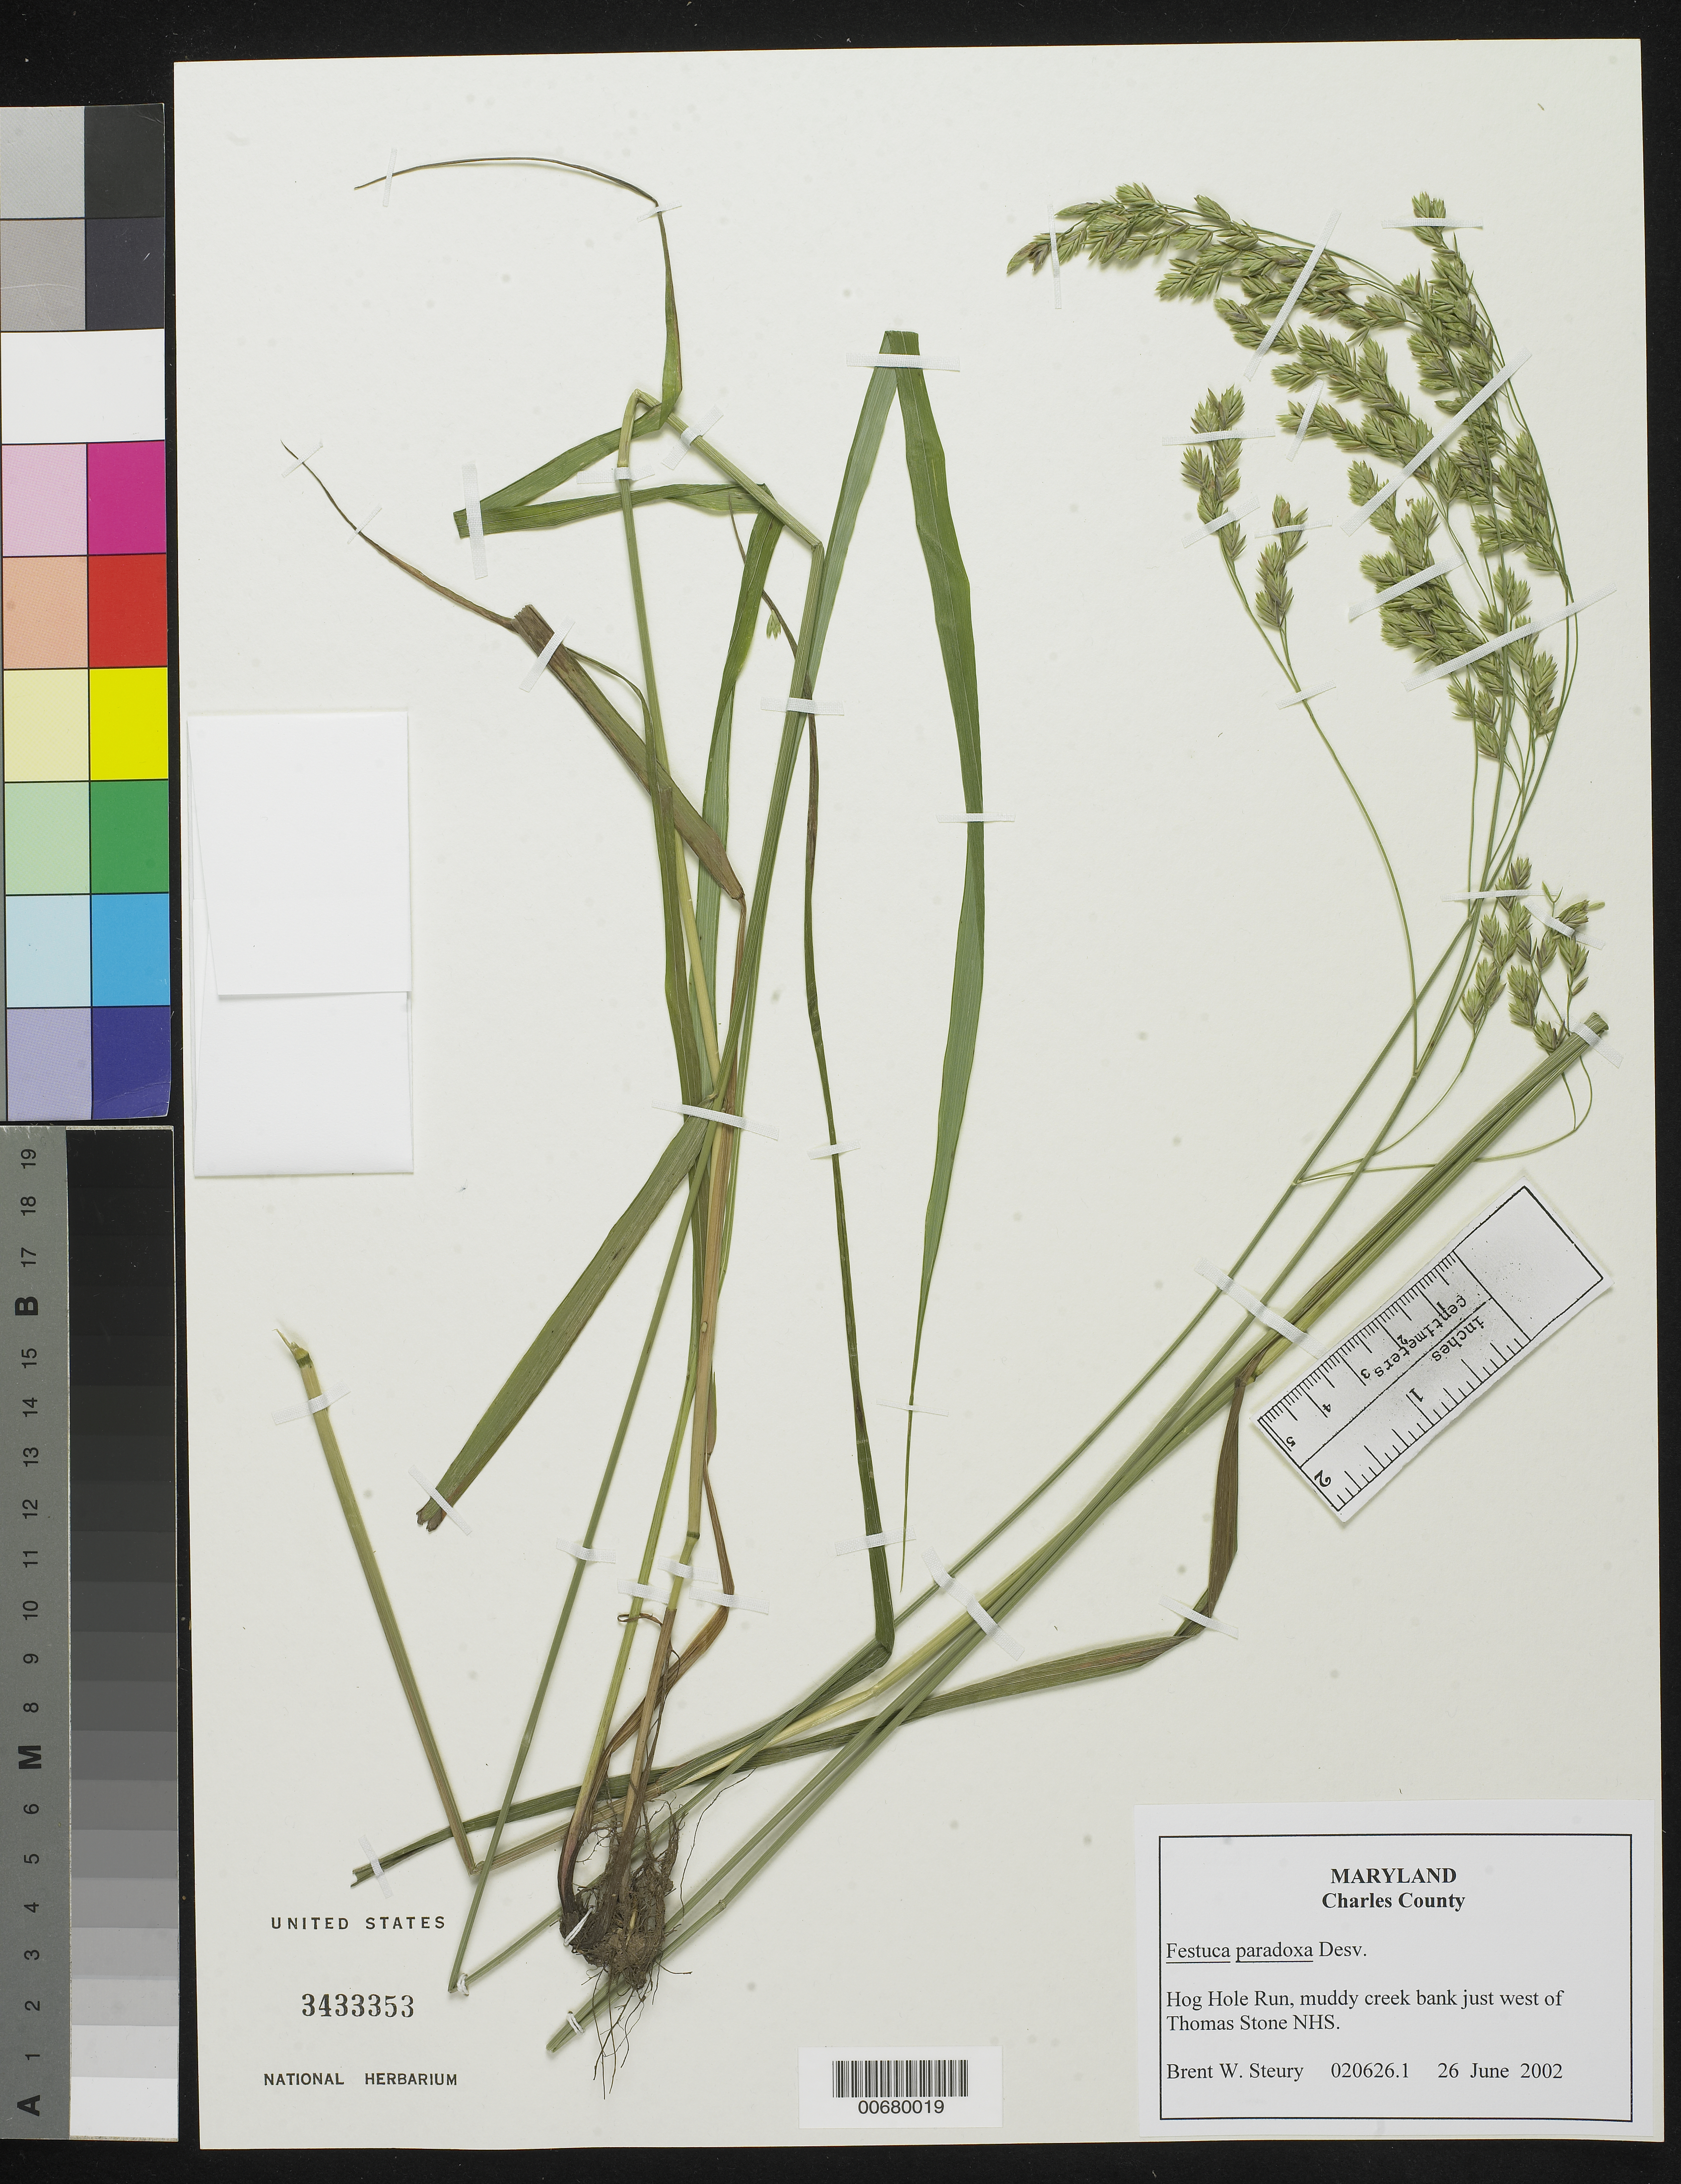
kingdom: Plantae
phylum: Tracheophyta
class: Liliopsida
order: Poales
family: Poaceae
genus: Festuca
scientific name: Festuca paradoxa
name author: Desv.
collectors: B. Steury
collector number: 020626.1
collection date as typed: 26 June 2002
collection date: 2002-06-26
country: United States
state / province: Maryland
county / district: Charles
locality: Hog Hole Run, just west of Thomas Stone NHS.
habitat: Muddy creek bank.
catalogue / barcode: US 3433353